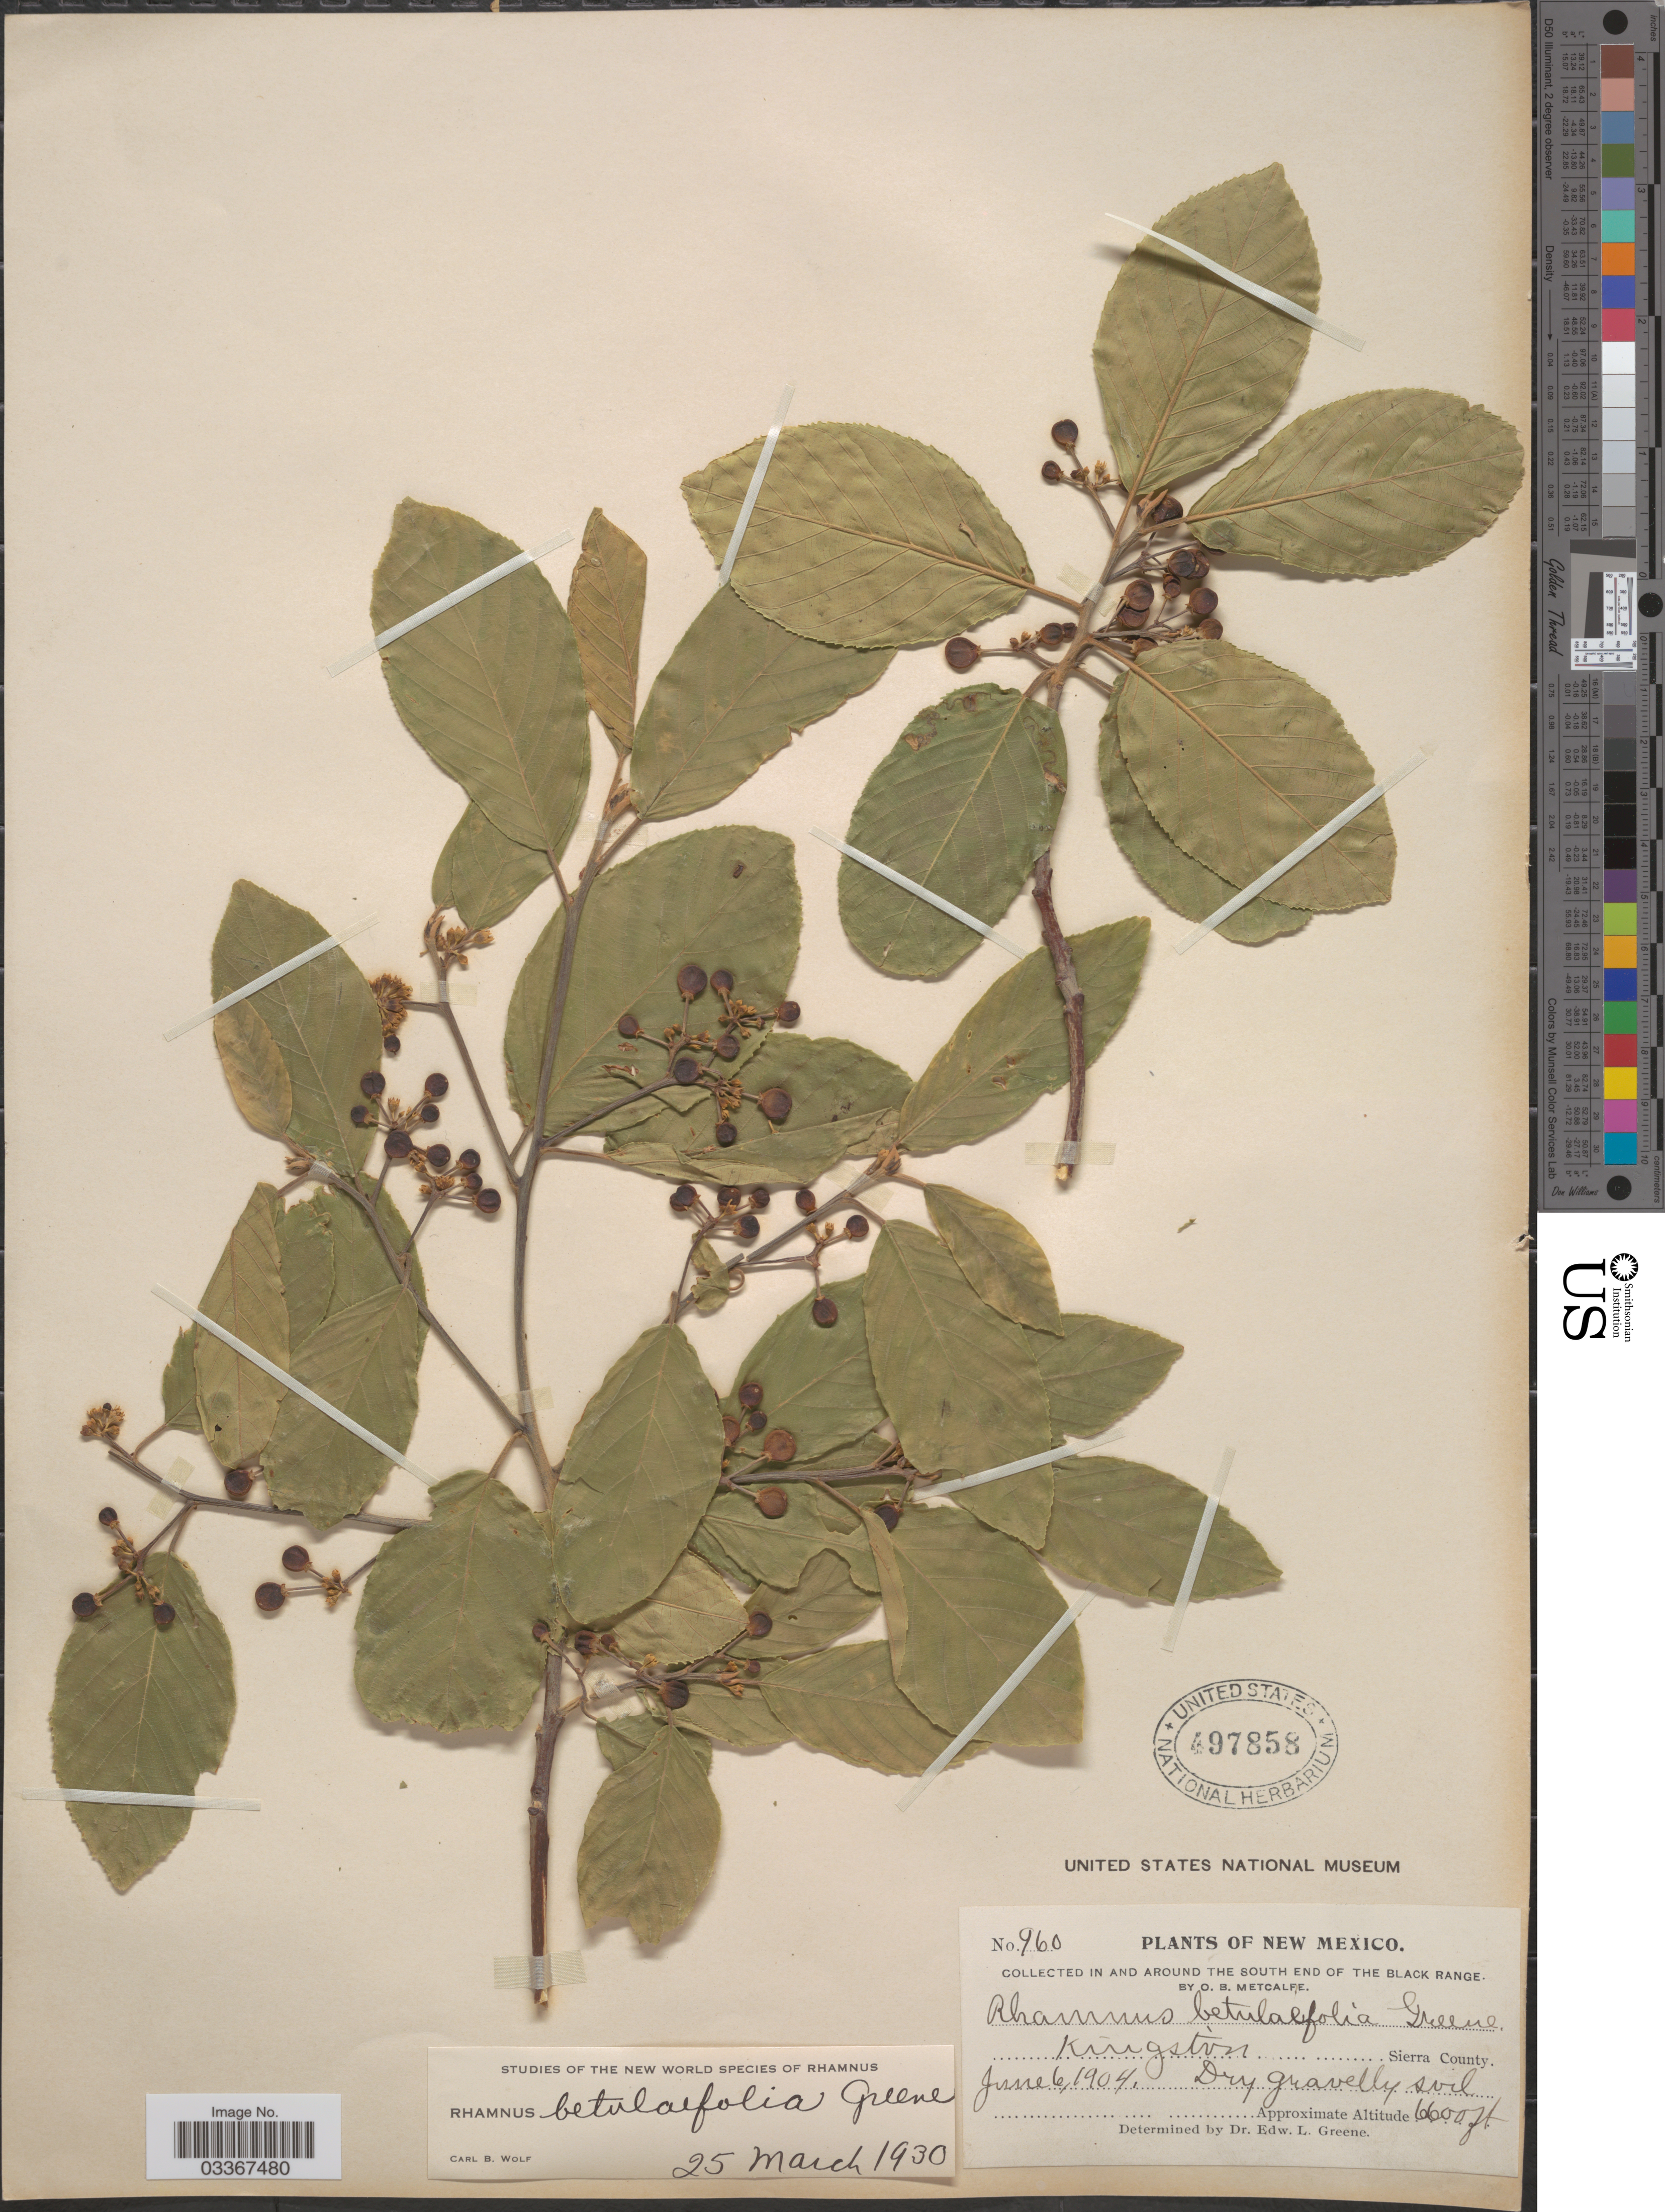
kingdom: Plantae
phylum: Tracheophyta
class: Magnoliopsida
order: Rosales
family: Rhamnaceae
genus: Frangula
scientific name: Frangula betulifolia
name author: (Greene) Grubov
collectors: O. B. Metcalfe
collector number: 960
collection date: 1904-06-06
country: United States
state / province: New Mexico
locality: In and around the South end of the Black Range. Kingston Sierra County.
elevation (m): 2012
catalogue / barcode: US 497858